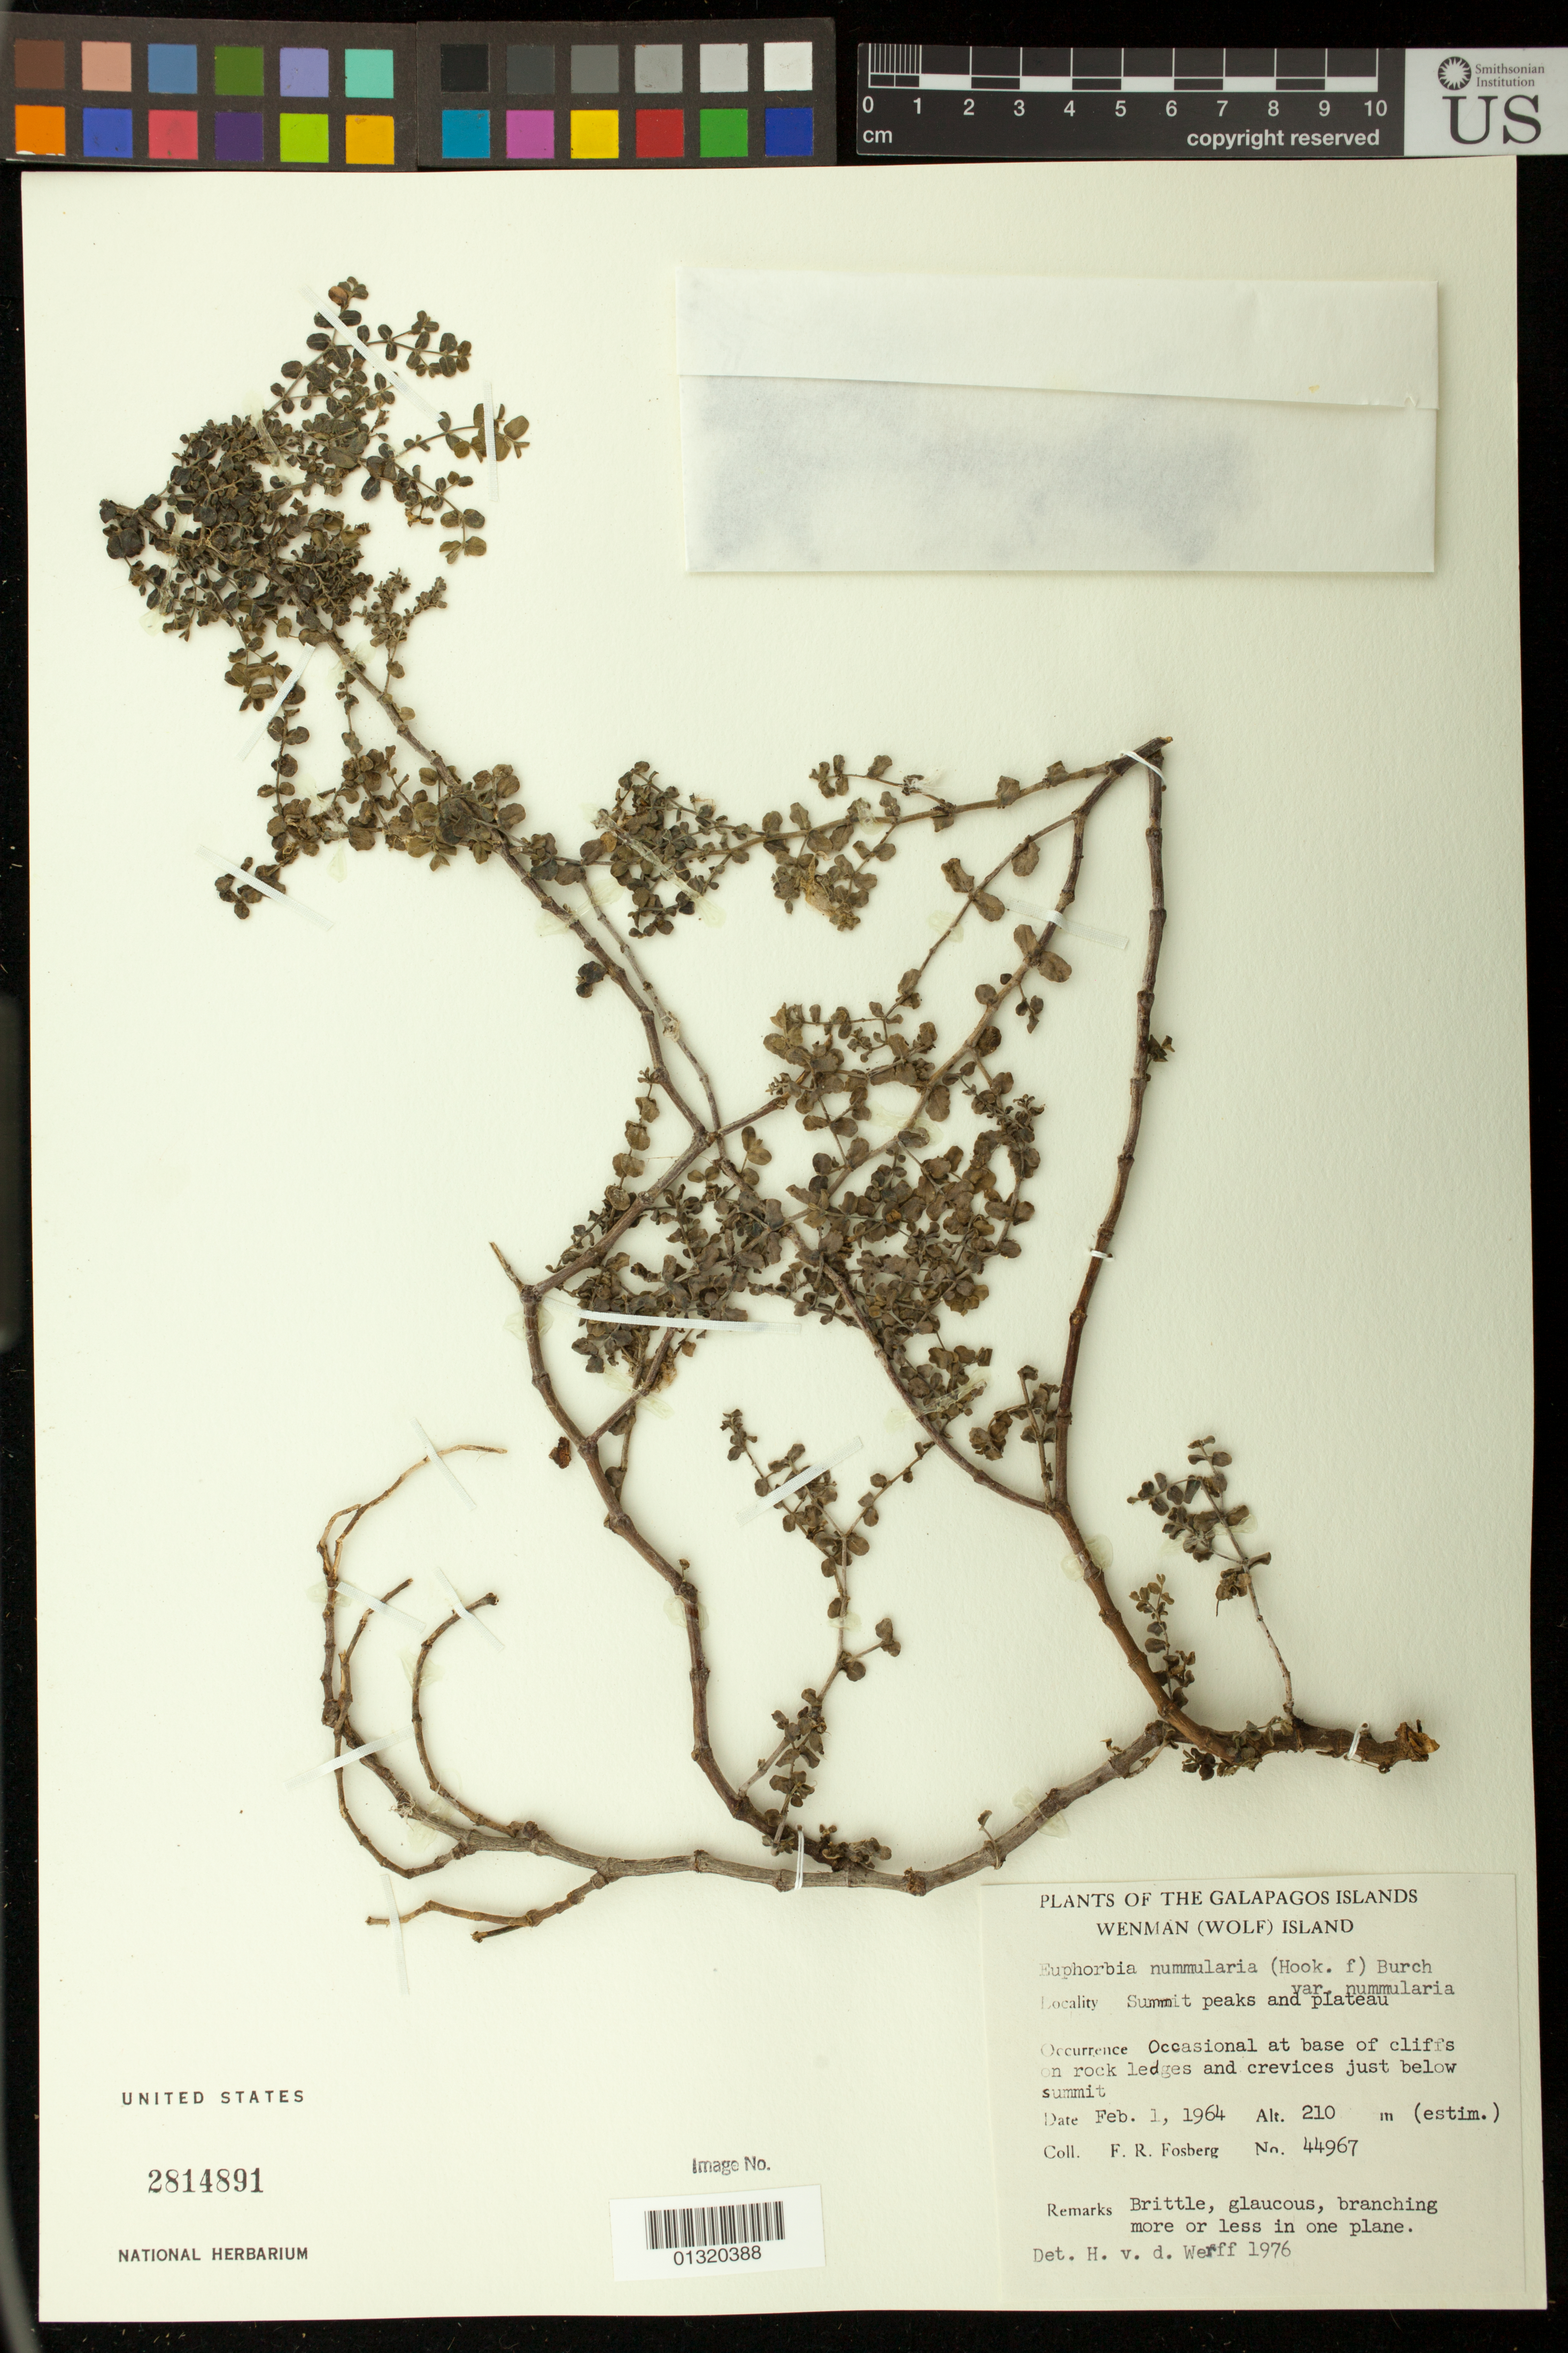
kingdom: Plantae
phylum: Tracheophyta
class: Magnoliopsida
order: Malpighiales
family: Euphorbiaceae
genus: Euphorbia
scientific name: Euphorbia nummularia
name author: Hook. f.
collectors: F. R. Fosberg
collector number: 44967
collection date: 1964-02-01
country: Ecuador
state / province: Colón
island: Wolf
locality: Wenman (Wolf) Island; Summit peaks and plateau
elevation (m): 210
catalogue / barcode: US 2814891